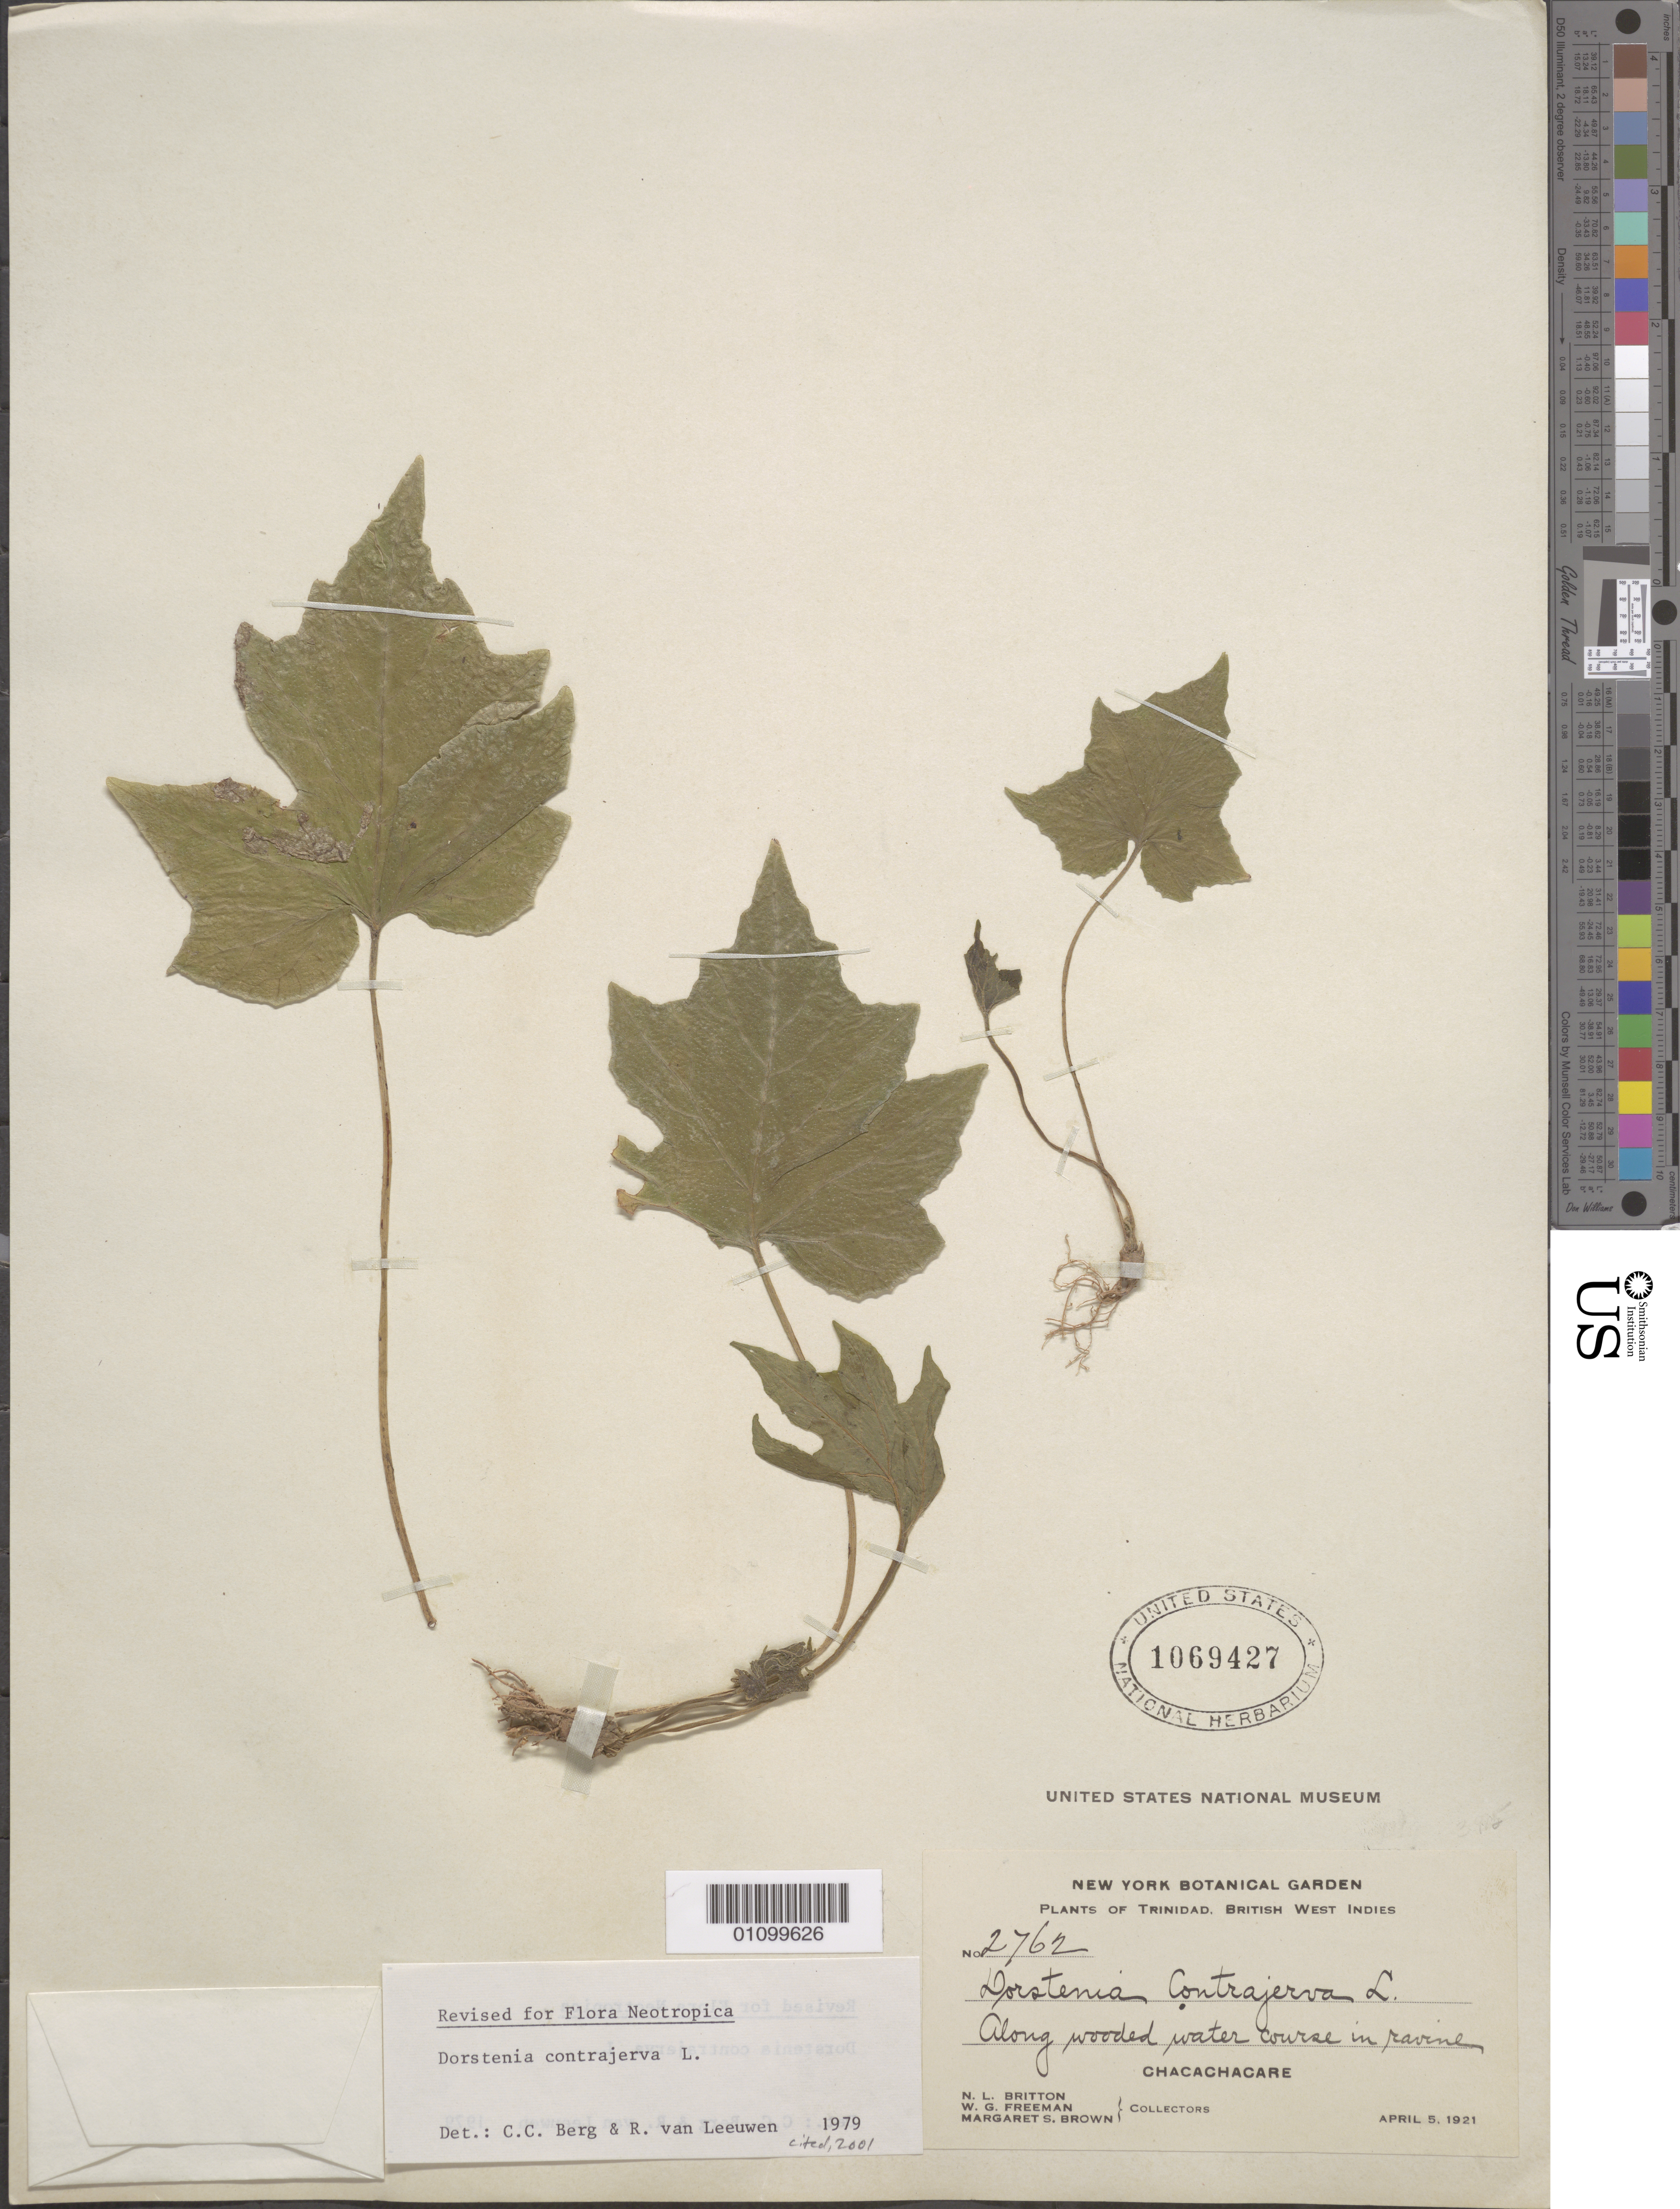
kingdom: Plantae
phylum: Tracheophyta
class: Magnoliopsida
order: Rosales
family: Moraceae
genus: Dorstenia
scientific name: Dorstenia contrajerva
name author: L.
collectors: N. Britton, W. Freeman & M. S. Brown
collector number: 2762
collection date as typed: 05 Apr 1921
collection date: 1921-04-05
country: Trinidad and Tobago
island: Chacachacare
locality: Chacachacare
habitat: Along wooded water course in ravine.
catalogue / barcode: US 1069427